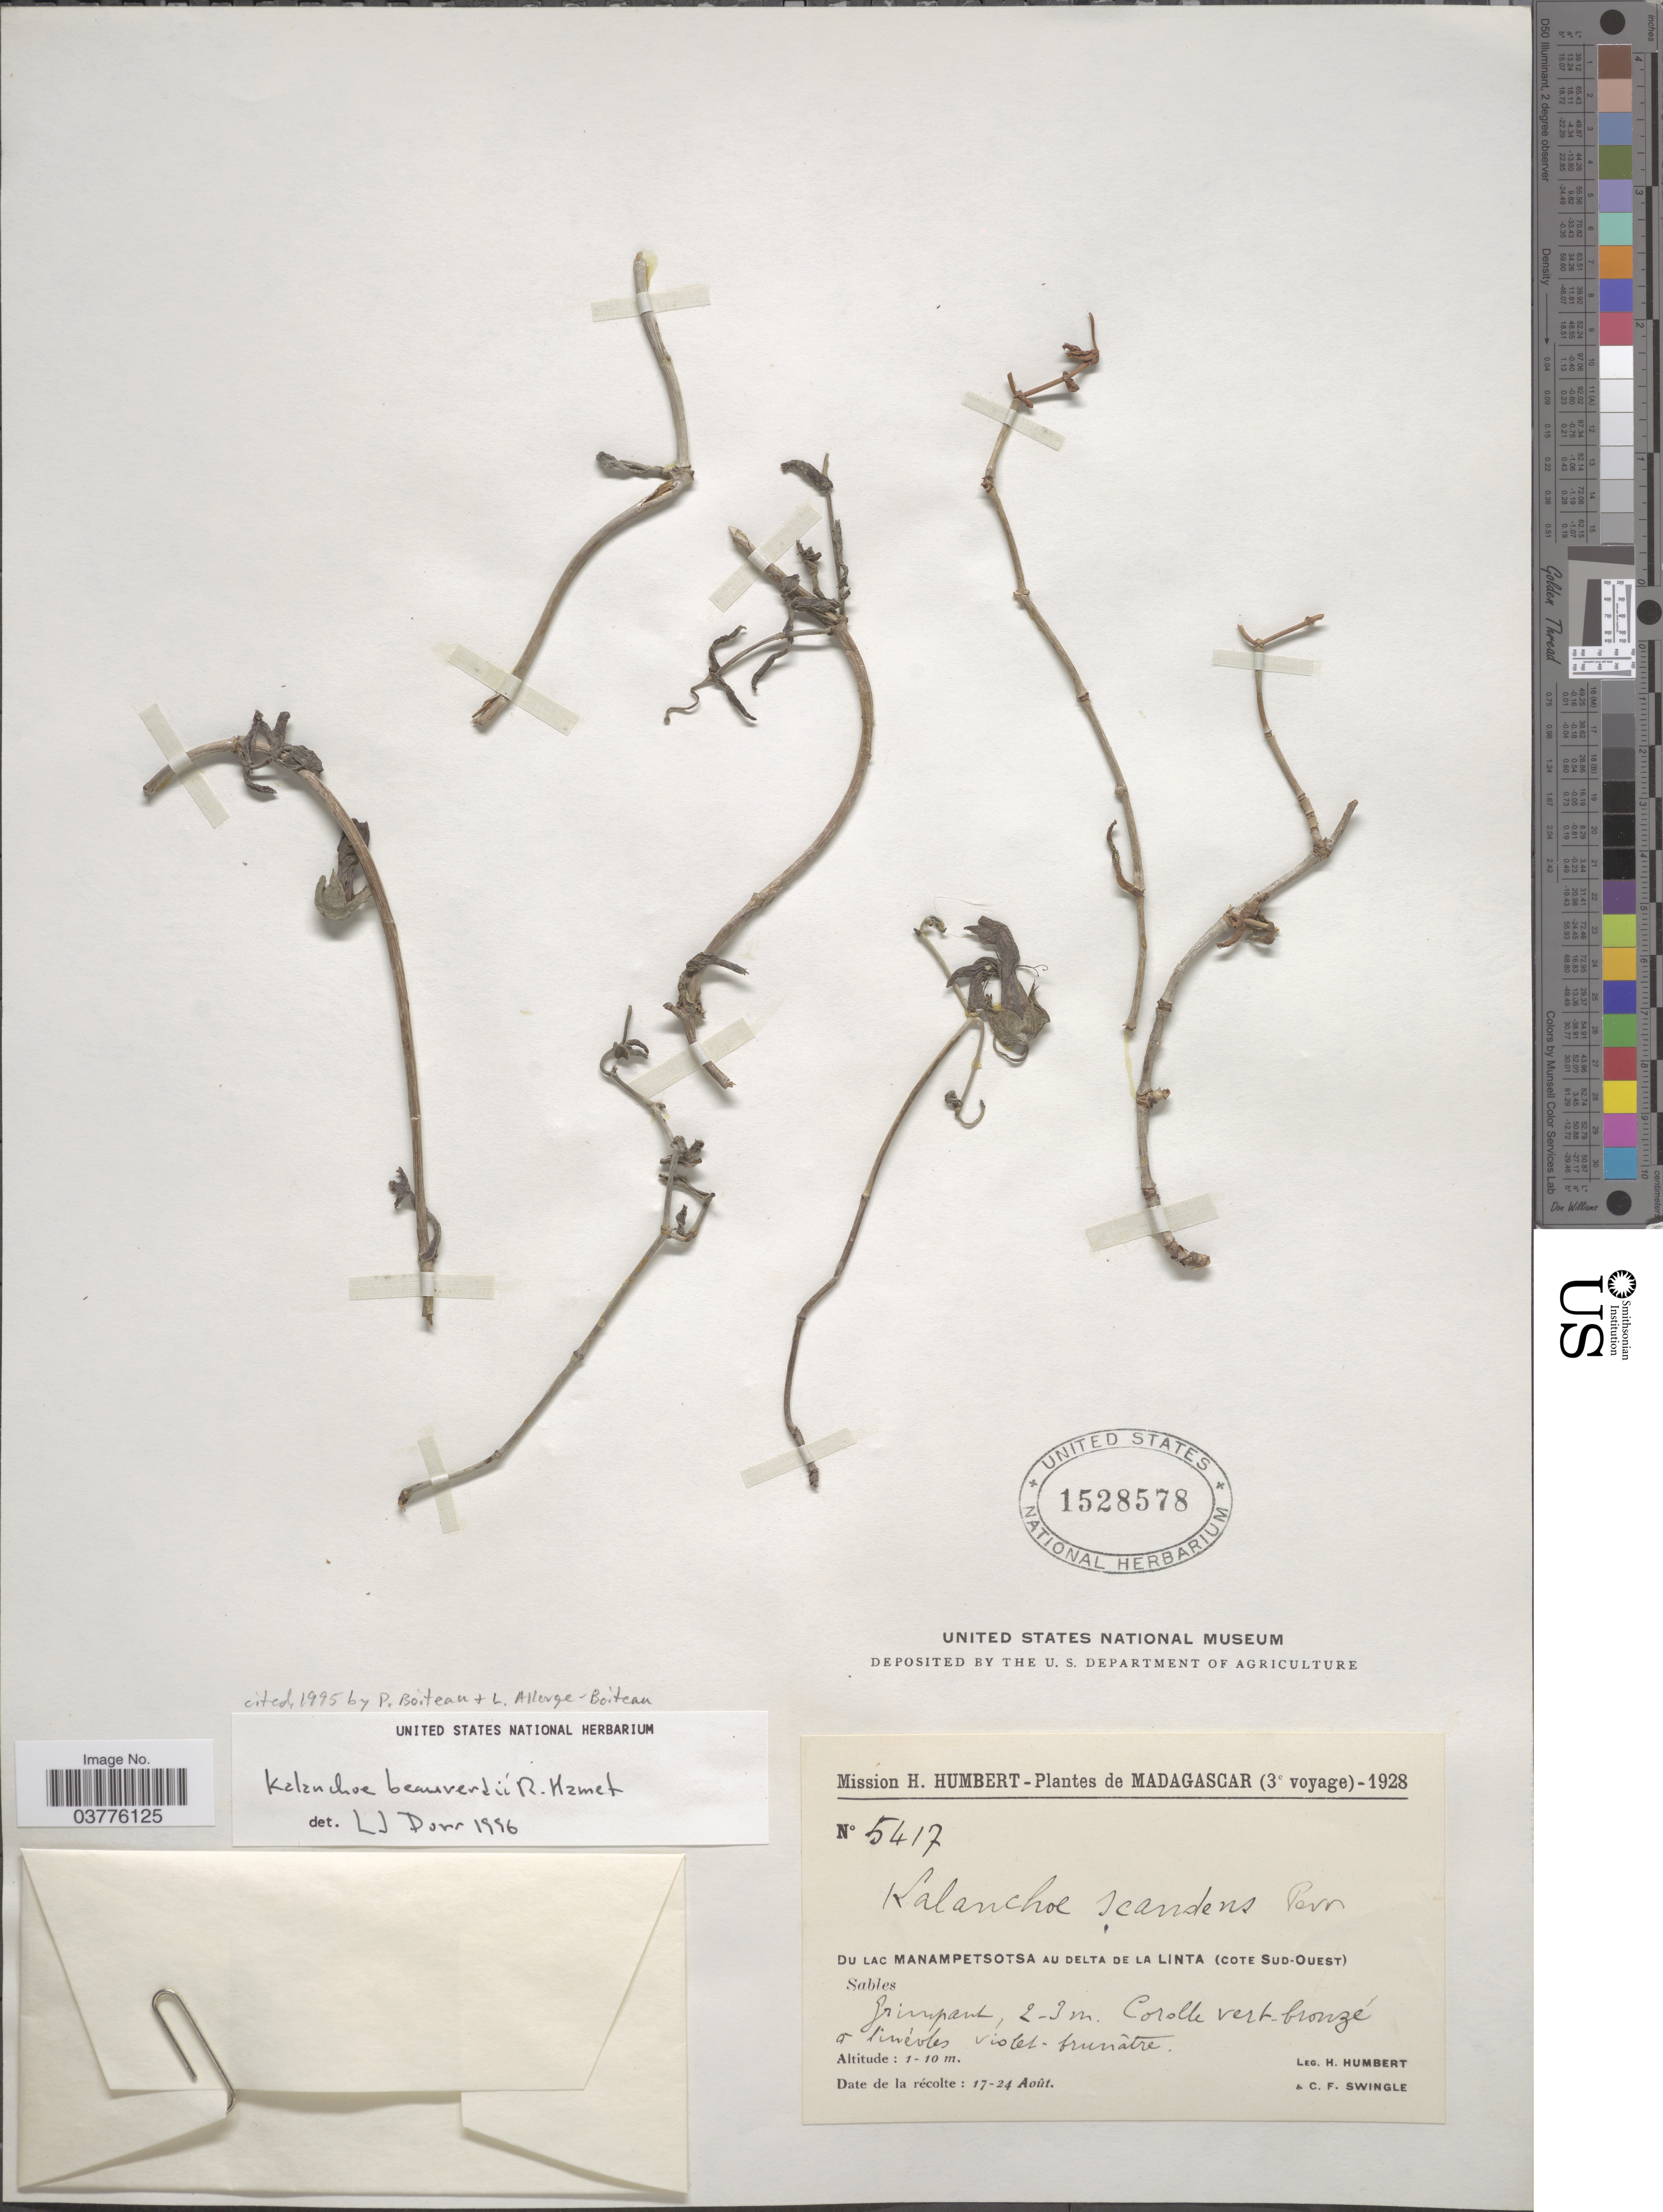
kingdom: Plantae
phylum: Tracheophyta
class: Magnoliopsida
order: Saxifragales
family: Crassulaceae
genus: Kalanchoe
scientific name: Kalanchoe beauverdii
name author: Raym.-Hamet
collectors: H. Humbert & C. Swingle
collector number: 5417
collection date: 1928-08-17/1928-08-24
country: Madagascar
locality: Du Lac Manampetsotsa au delta de la Linta (Cote Sud-Ouest).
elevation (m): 1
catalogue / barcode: US 1528578